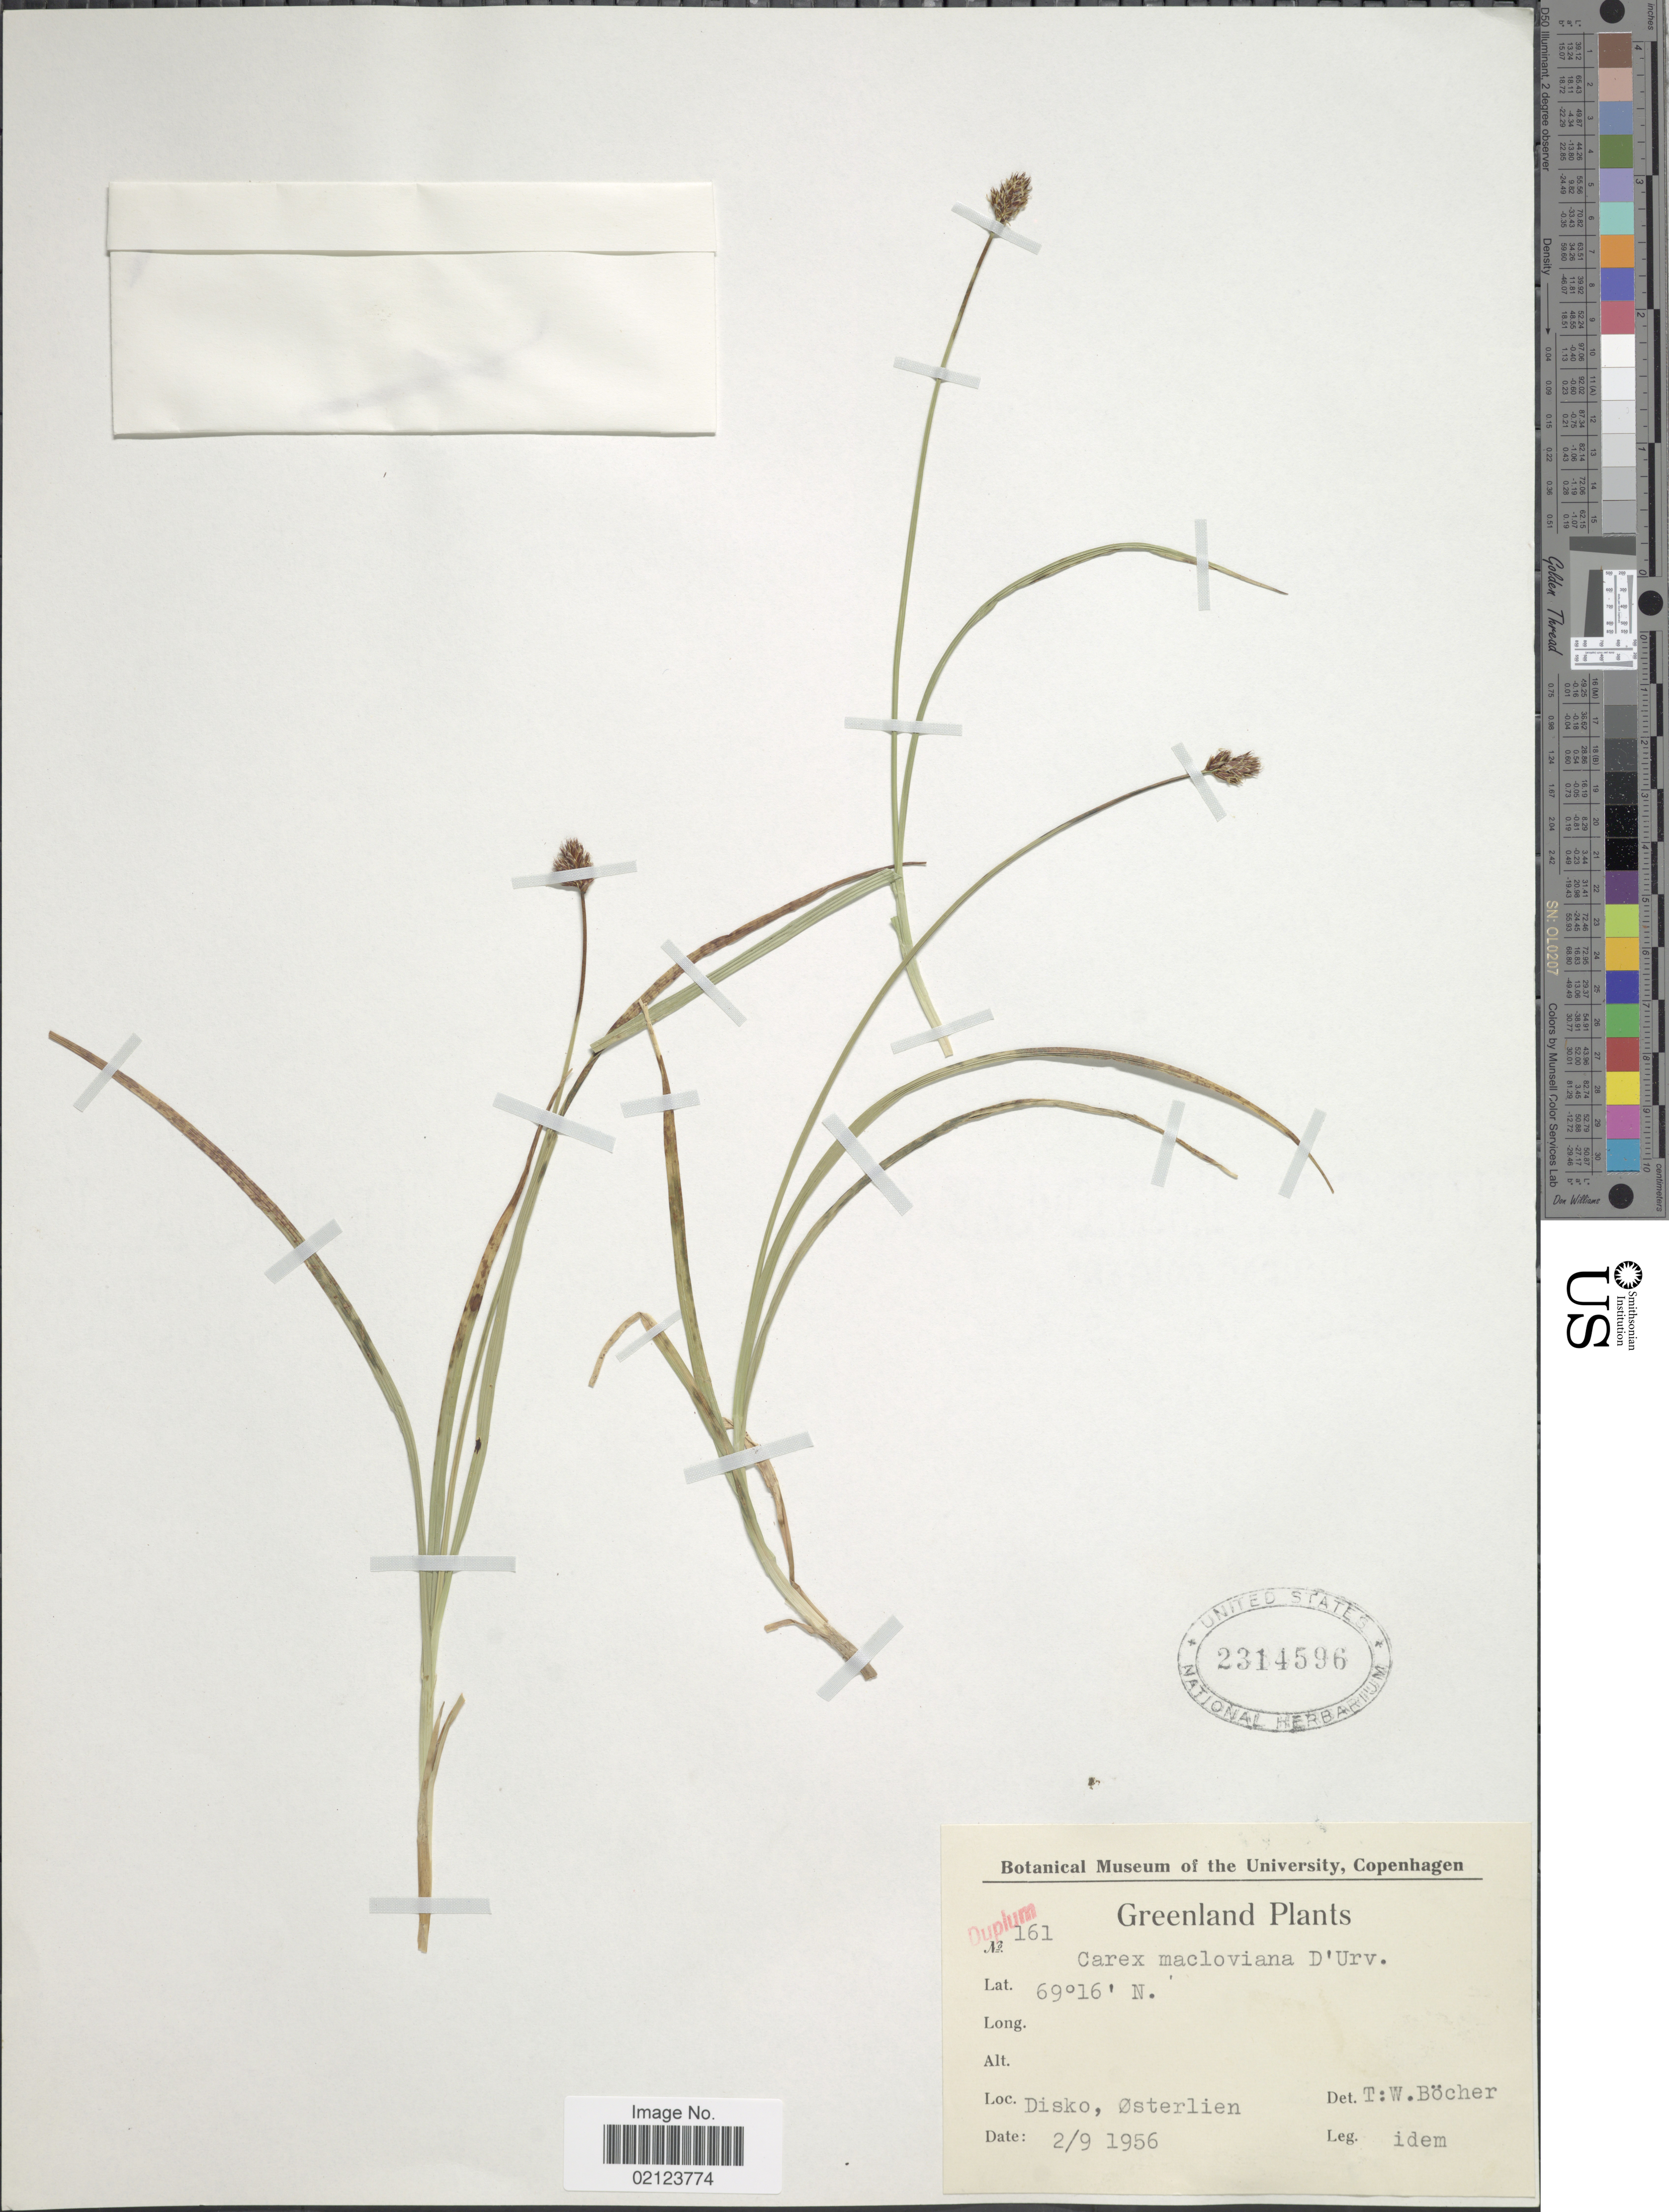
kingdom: Plantae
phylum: Tracheophyta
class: Liliopsida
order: Poales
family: Cyperaceae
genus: Carex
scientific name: Carex macloviana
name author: d'Urv.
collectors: T. Böcher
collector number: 161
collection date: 1956-09-02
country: Greenland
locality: Disko, Osterlien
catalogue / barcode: US 2314596